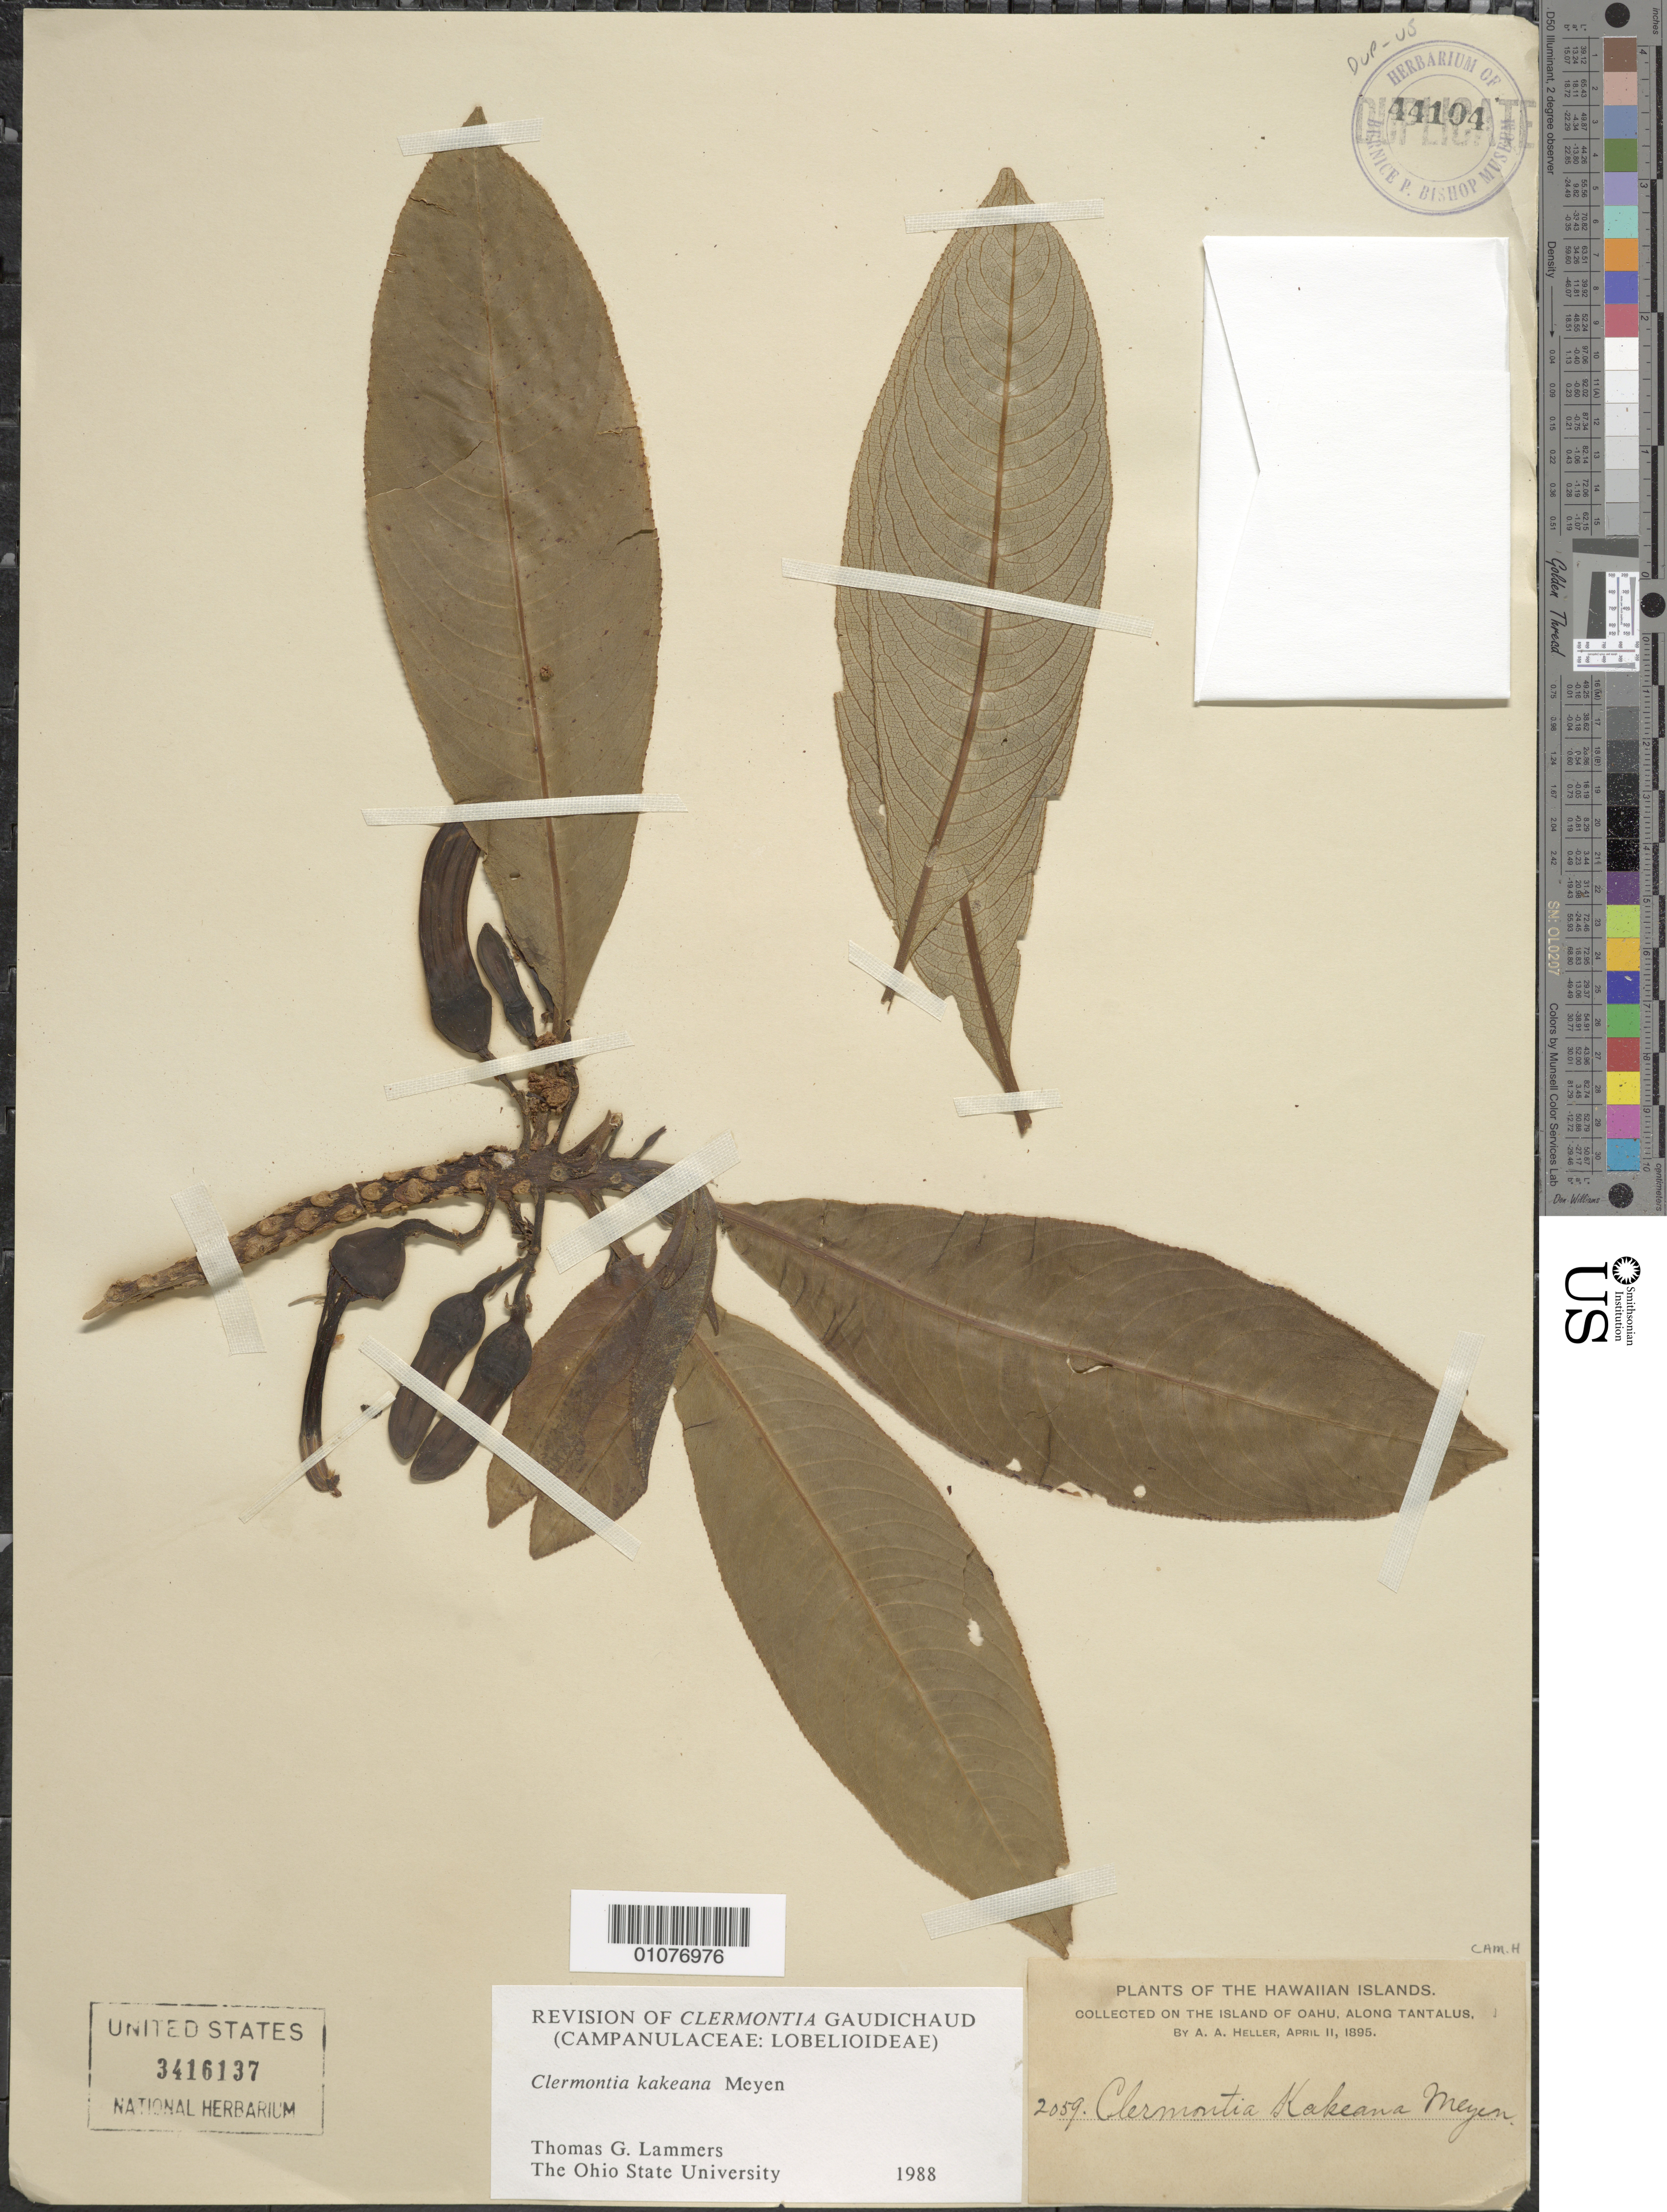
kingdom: Plantae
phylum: Tracheophyta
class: Magnoliopsida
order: Asterales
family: Campanulaceae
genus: Clermontia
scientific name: Clermontia kakeana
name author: Meyen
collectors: A. A. Heller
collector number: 2059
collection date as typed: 11 Apr 1895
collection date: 1895-04-11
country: United States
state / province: Hawaii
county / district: Honolulu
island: Oahu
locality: Along Tantalus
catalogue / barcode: US 3416137